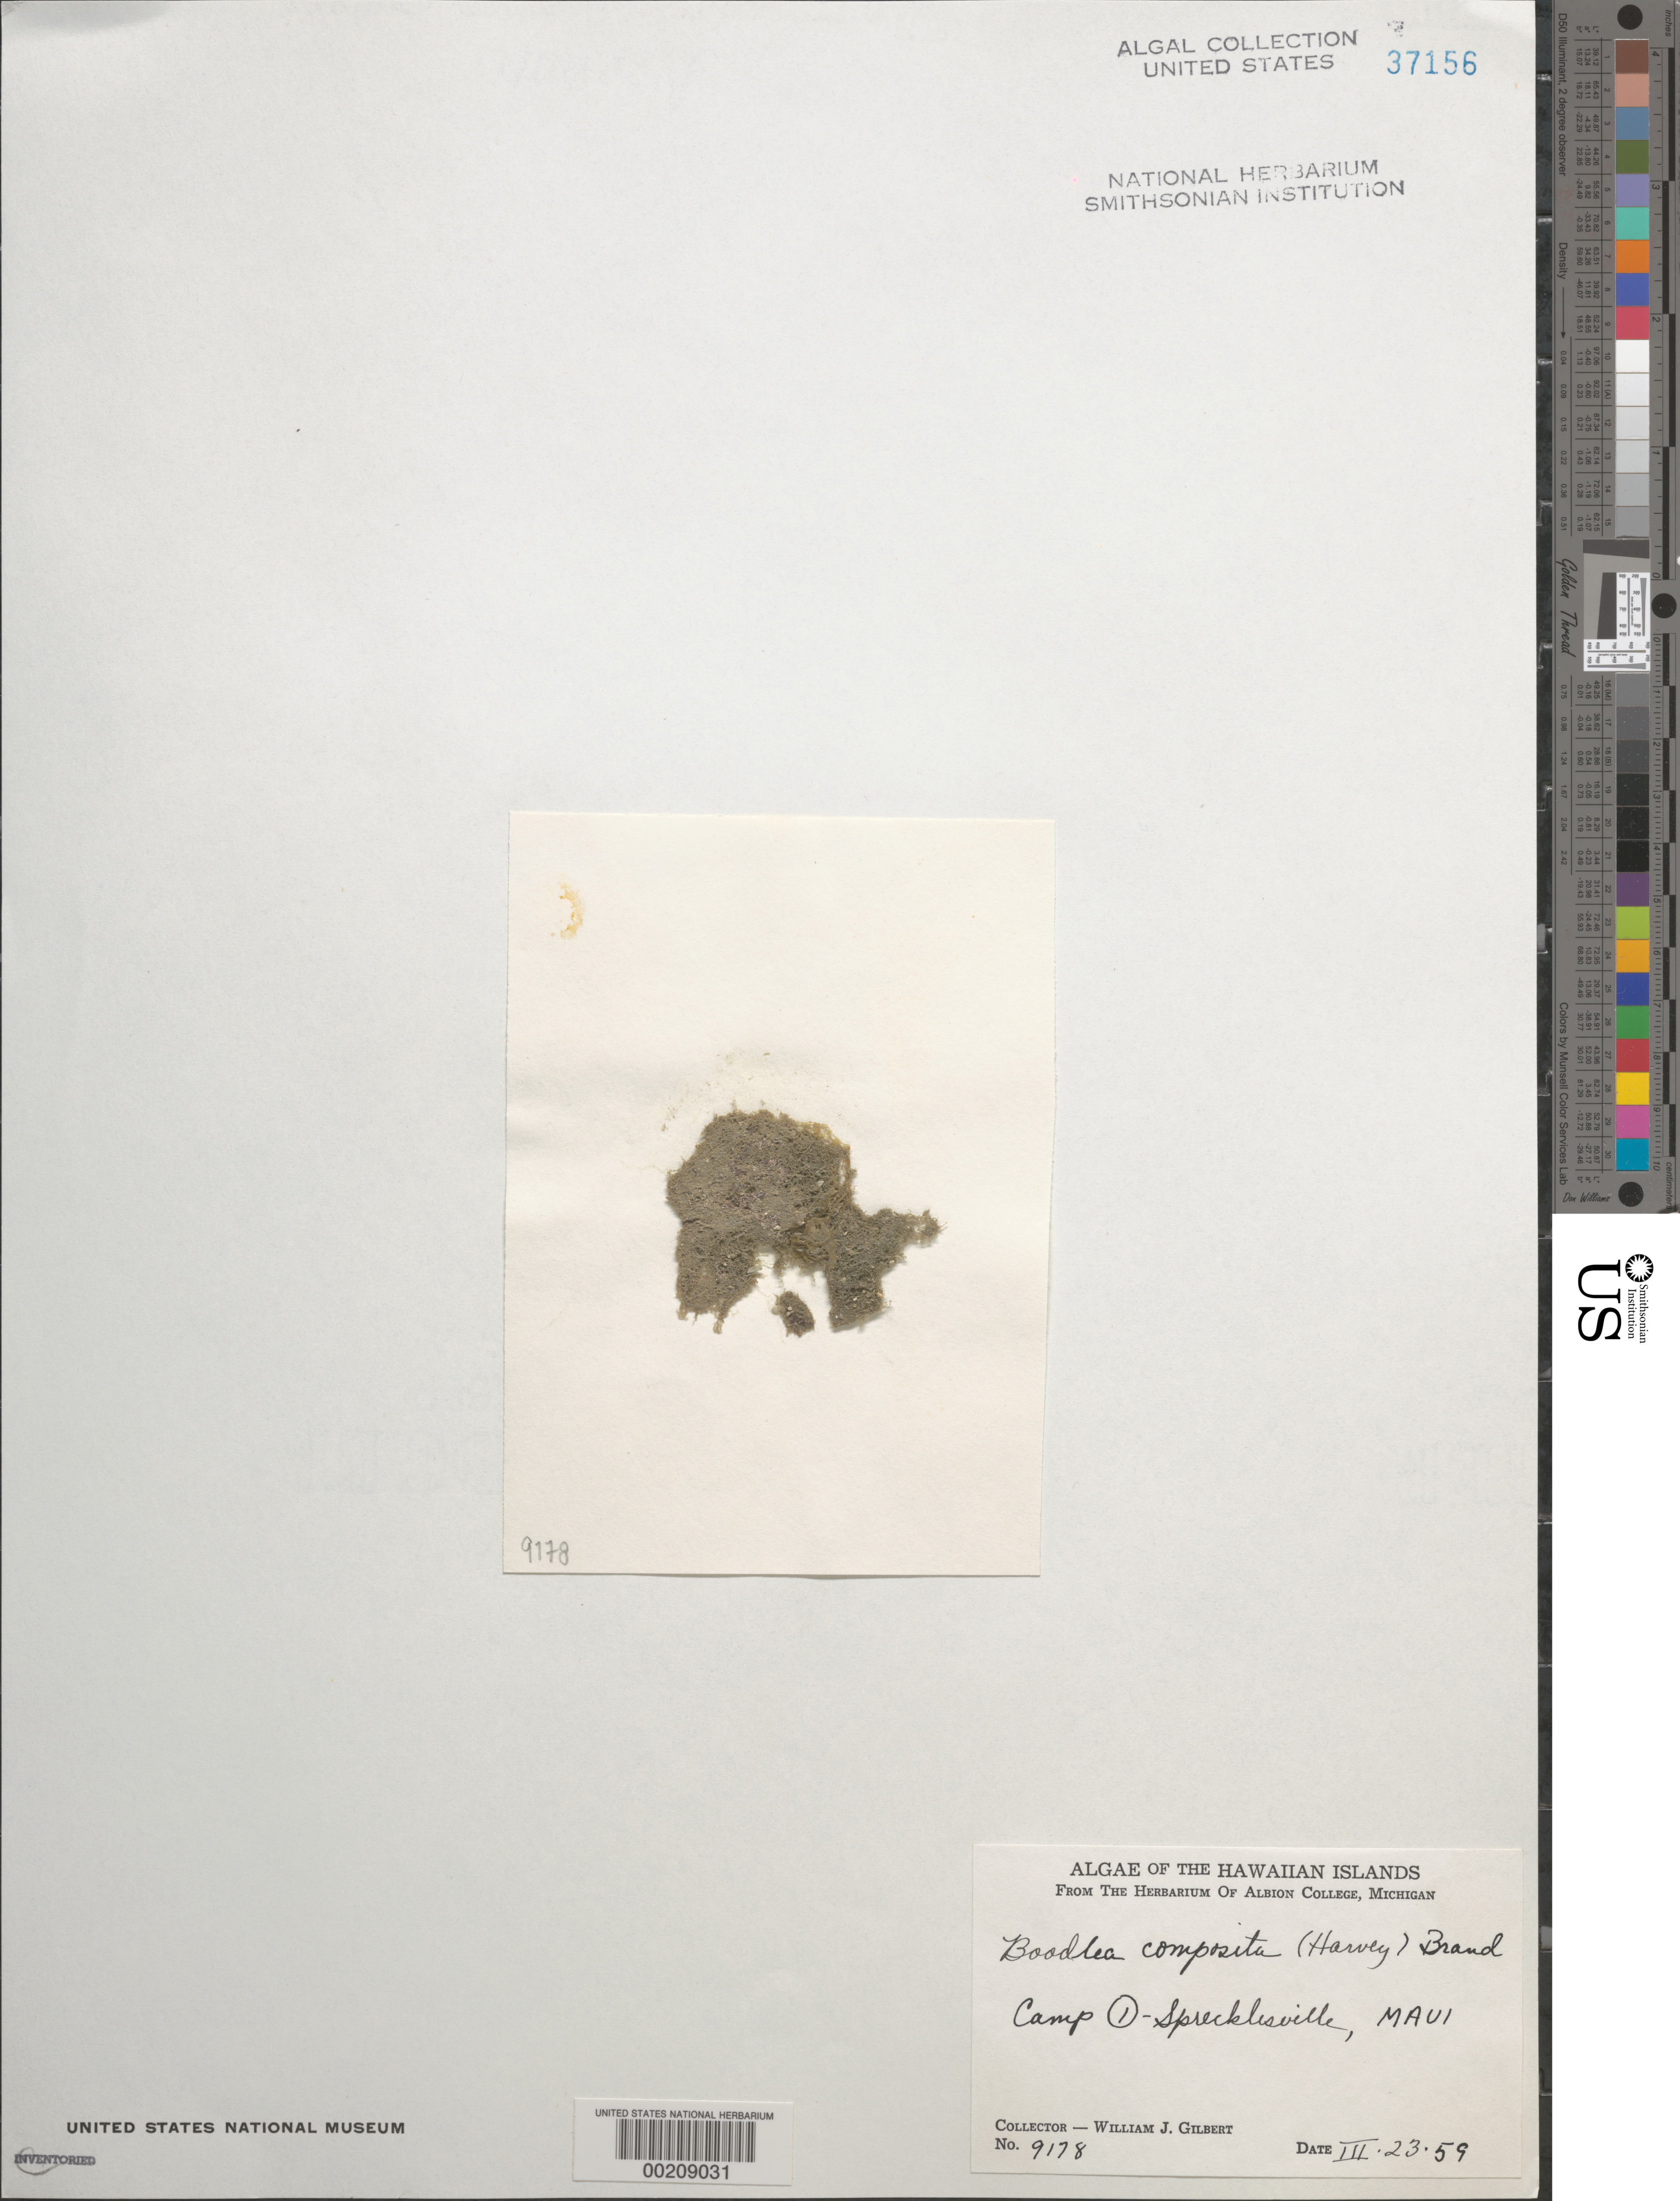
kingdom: Plantae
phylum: Chlorophyta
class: Ulvophyceae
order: Siphonocladales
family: Boodleaceae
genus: Boodlea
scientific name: Boodlea composita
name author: (Humb. & Humb.) Brand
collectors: W. J. Gilbert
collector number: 9178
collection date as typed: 23 Mar 1959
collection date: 1959-03-23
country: United States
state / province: Hawaii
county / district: Maui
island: Maui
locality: Spreckelsville (Sprecklesville)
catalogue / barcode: US 37156